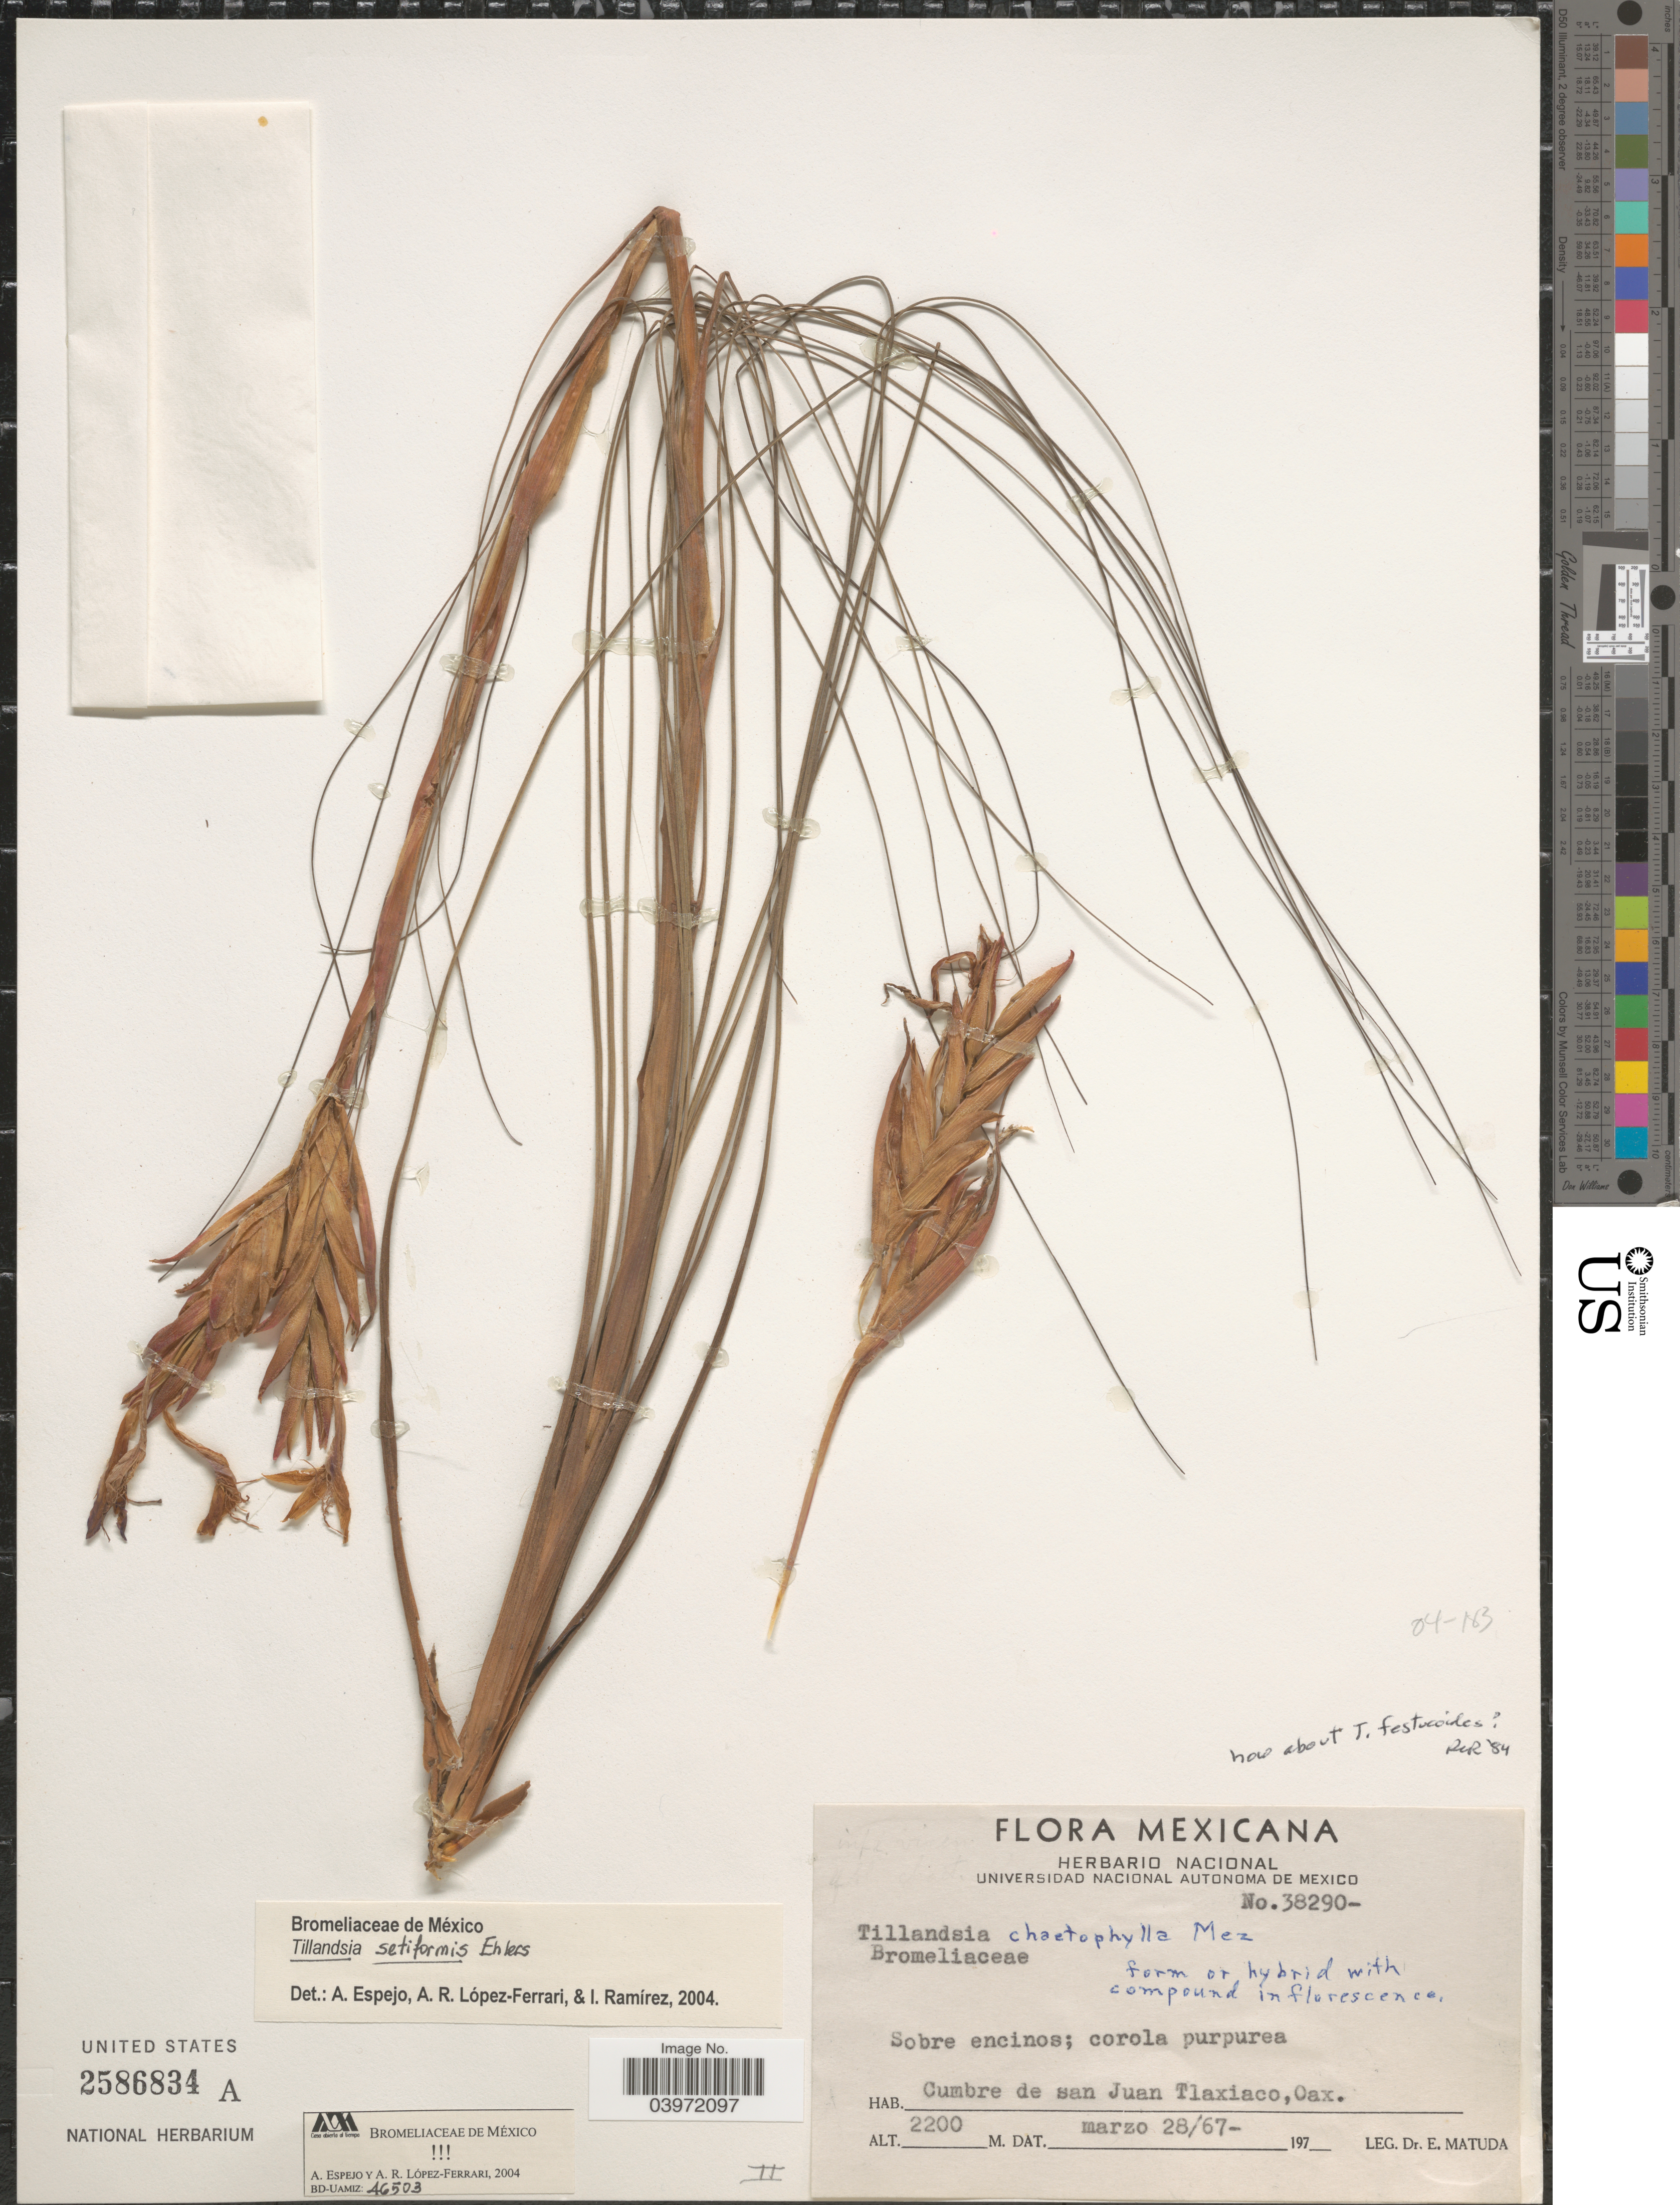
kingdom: Plantae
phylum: Tracheophyta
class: Liliopsida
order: Poales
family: Bromeliaceae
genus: Tillandsia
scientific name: Tillandsia setiformis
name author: Ehlers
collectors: E. Matuda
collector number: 38290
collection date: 1967-03-28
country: Mexico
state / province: Oaxaca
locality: Cumbre de san Juan Tlaxiaco, Oax.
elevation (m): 2200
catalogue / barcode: US 2586834A